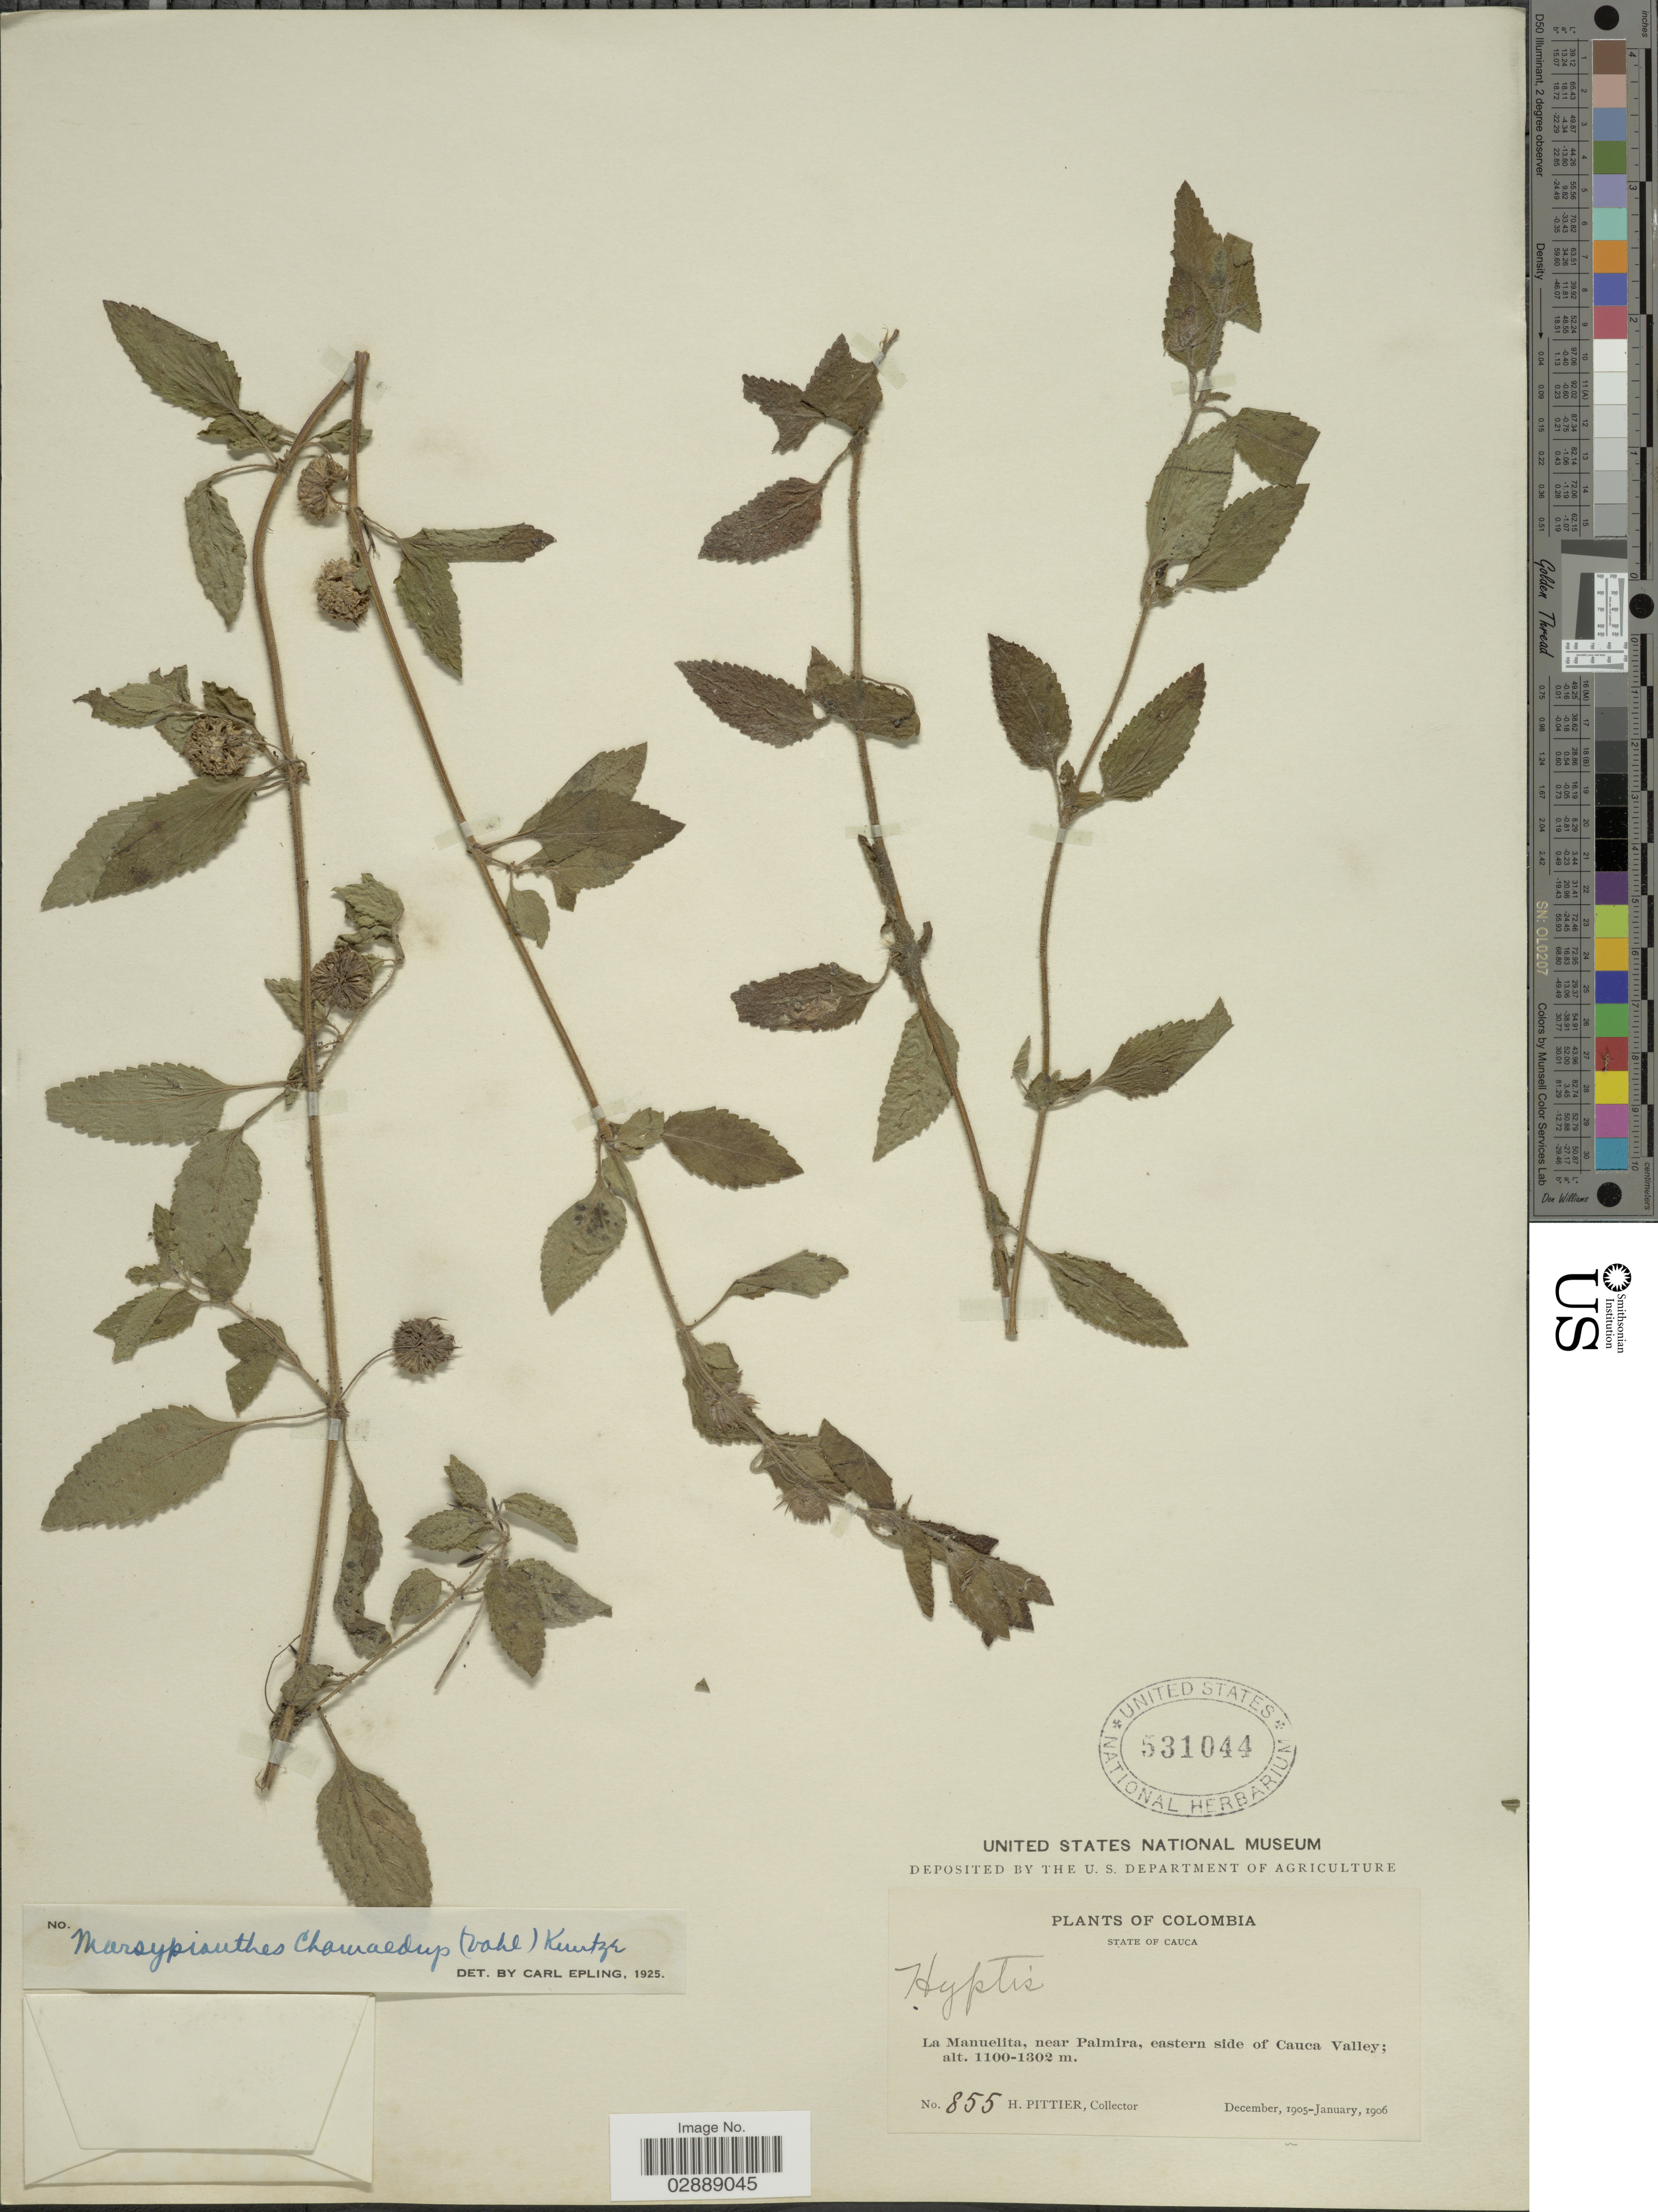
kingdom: Plantae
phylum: Tracheophyta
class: Magnoliopsida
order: Lamiales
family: Lamiaceae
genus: Marsypianthes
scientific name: Marsypianthes chamaedrys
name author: (Vahl) Kuntze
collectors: H. F. Pittier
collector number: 855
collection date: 1905-12/1906-01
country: Colombia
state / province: Cauca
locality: La Manuelita, near Palmira, eastern side of Cauca Valley.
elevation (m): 1100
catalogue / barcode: US 531044